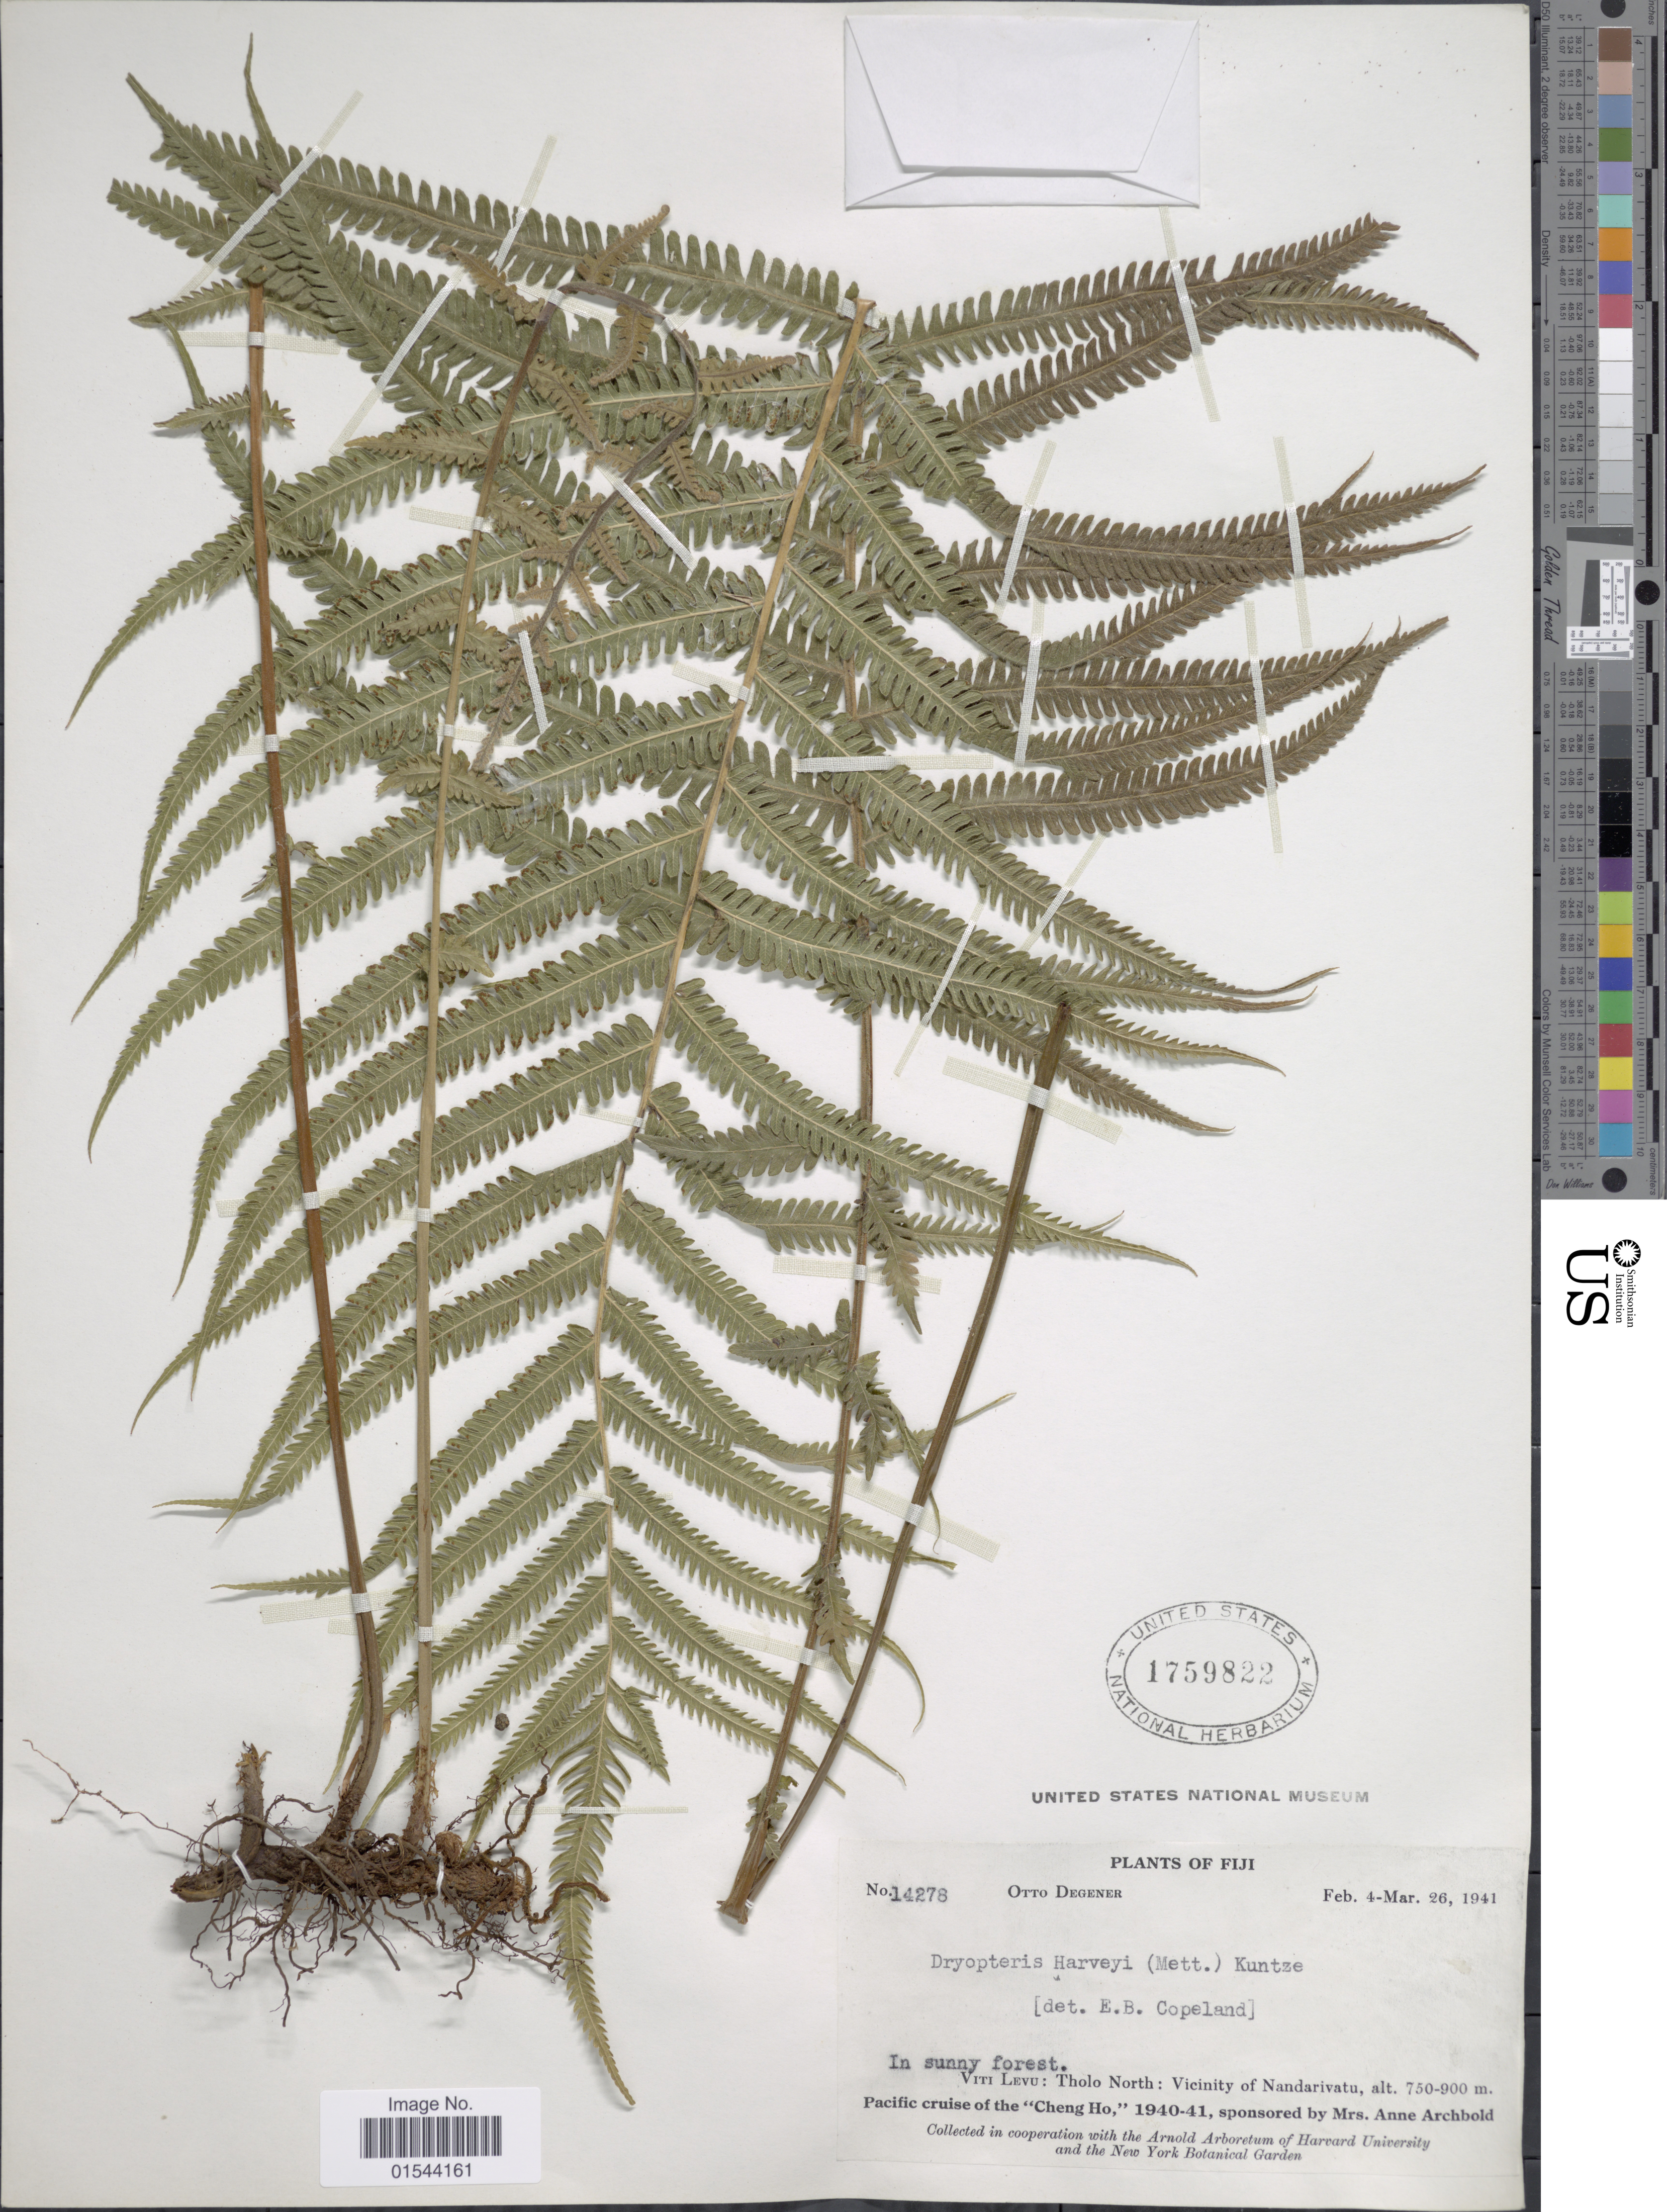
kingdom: Plantae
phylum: Tracheophyta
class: Polypodiopsida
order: Polypodiales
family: Thelypteridaceae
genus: Christella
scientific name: Christella harveyi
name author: (Mett.) Holttum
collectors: O. Degener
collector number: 14278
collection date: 1941-02-04/1941-03-26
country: Fiji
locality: In sunny forest, Viti Levu: Tholo North: Vicinity of Nandarivatu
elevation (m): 750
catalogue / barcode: US 1759822